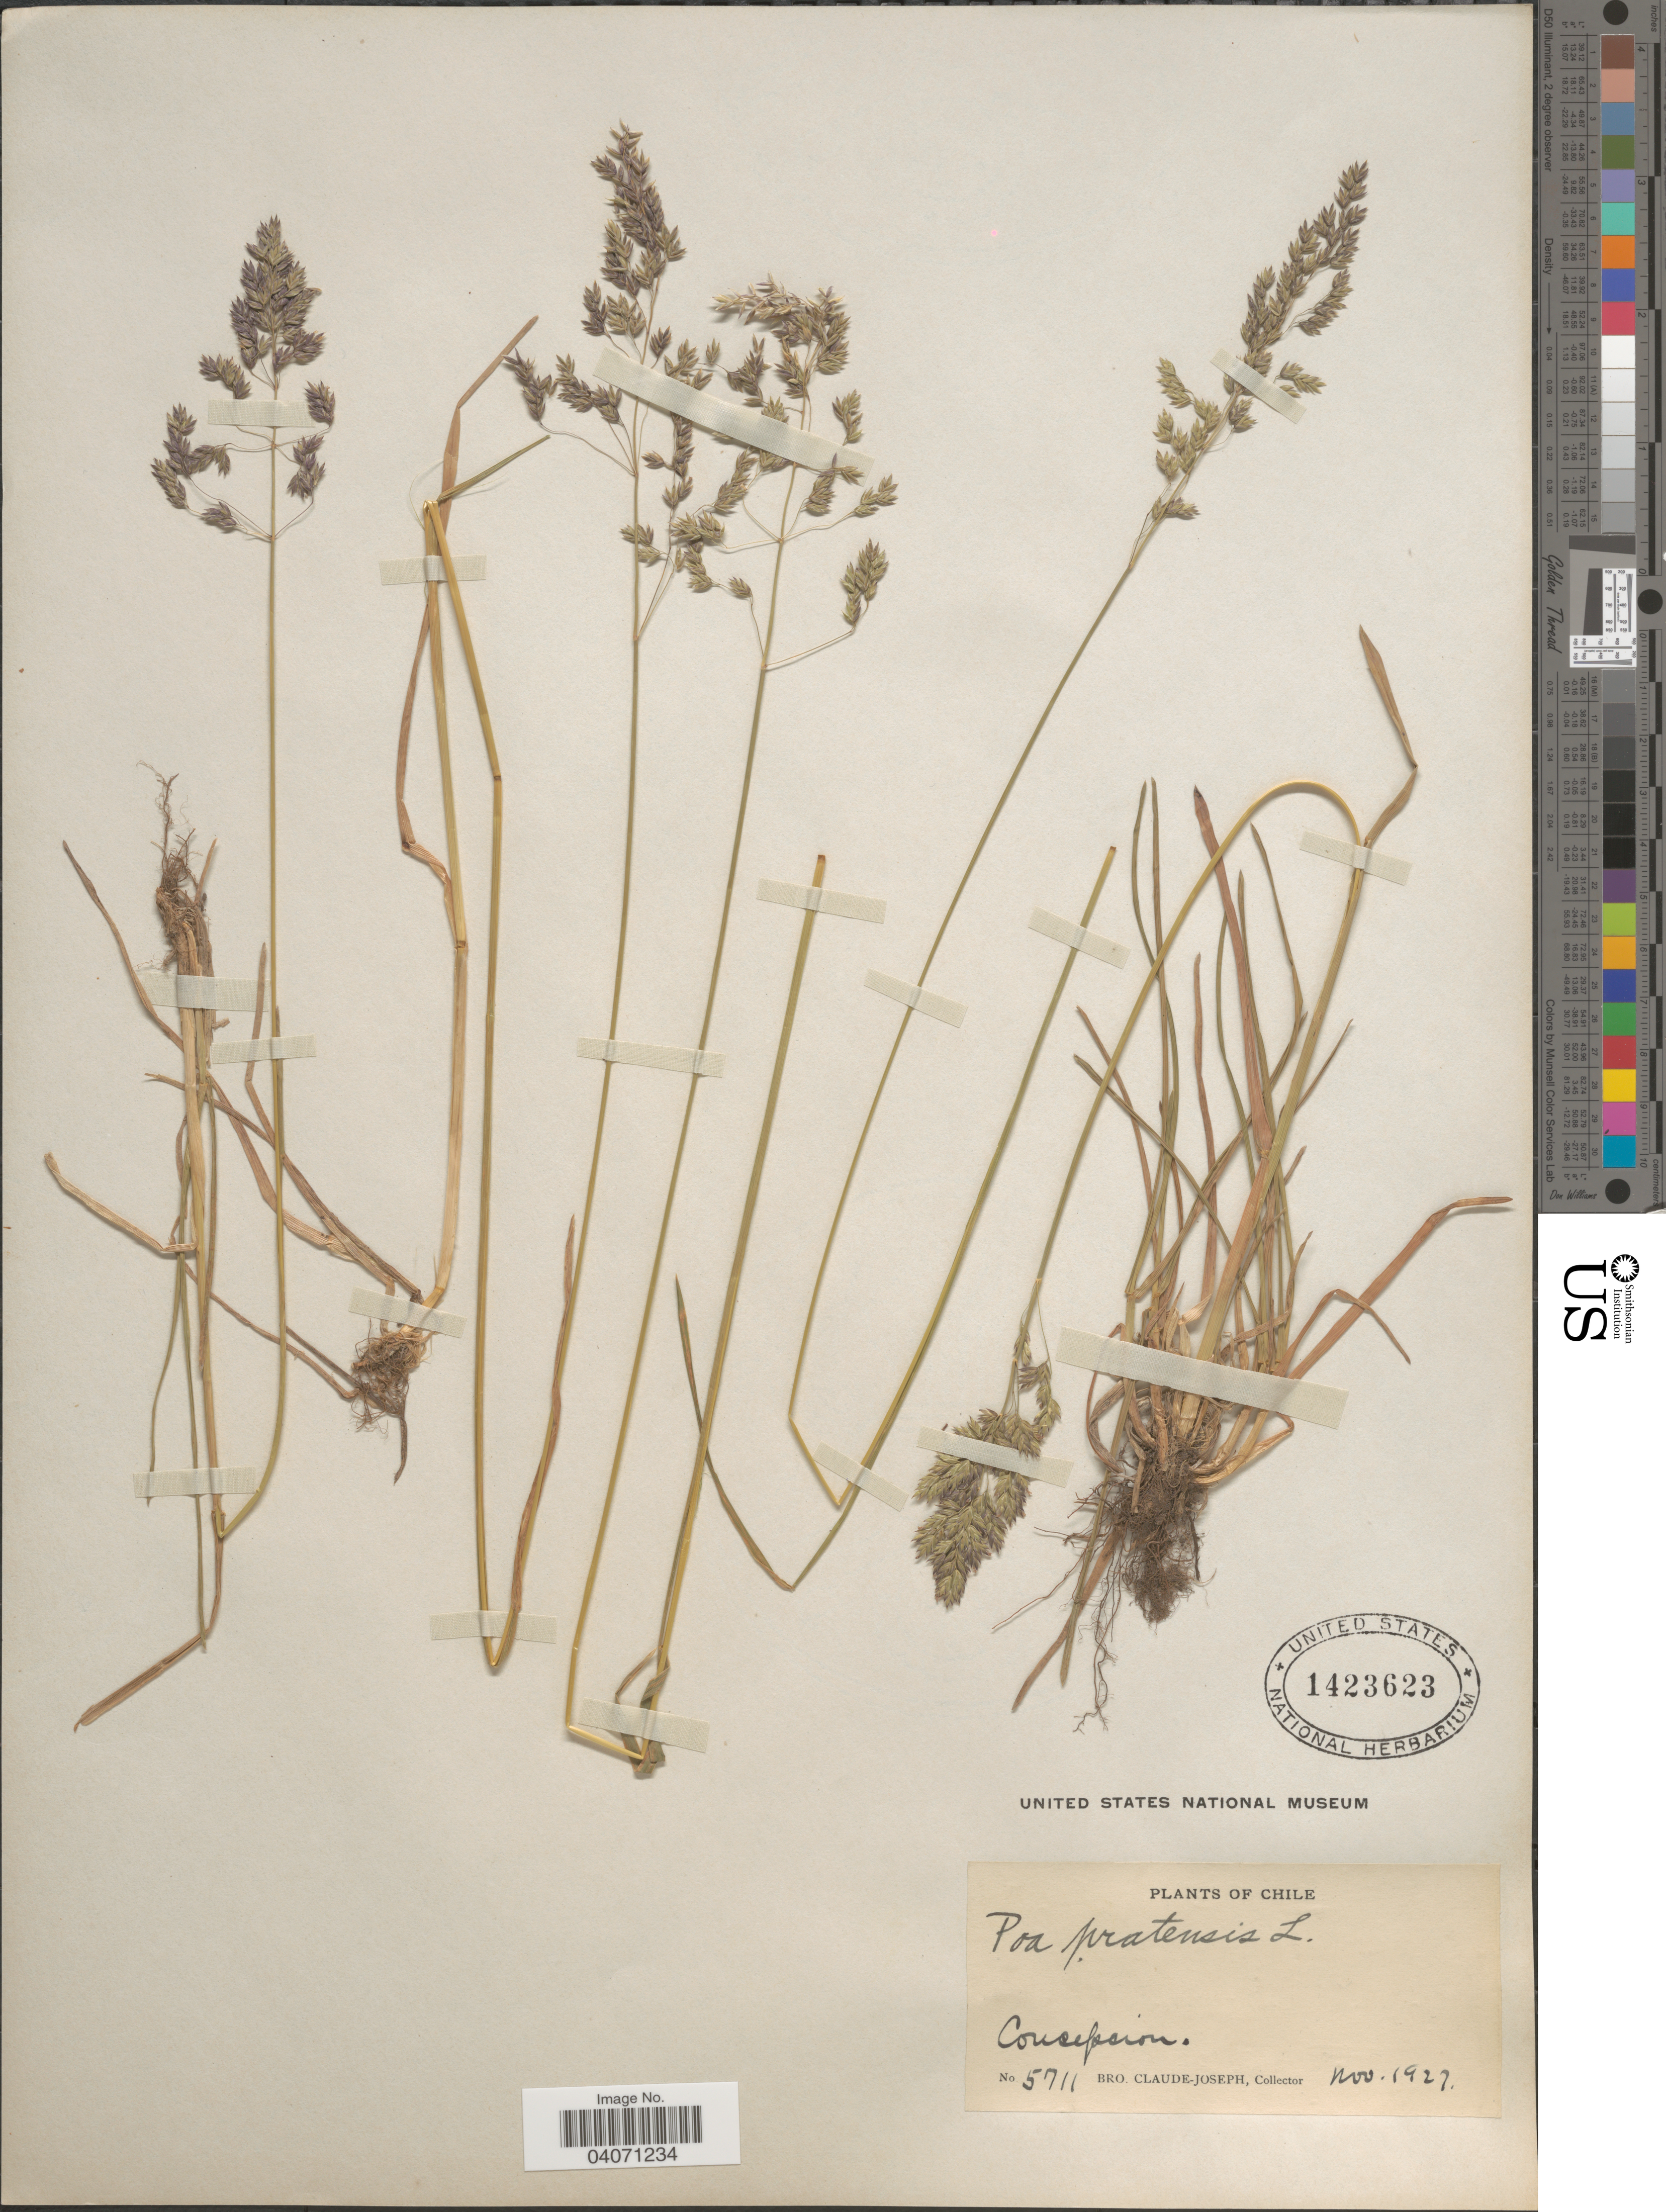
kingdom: Plantae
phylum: Tracheophyta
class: Liliopsida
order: Poales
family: Poaceae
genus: Poa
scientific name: Poa pratensis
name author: L.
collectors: Bro. Claude-Joseph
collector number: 5711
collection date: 1927-11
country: Chile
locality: Concepcion.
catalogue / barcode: US 1423623